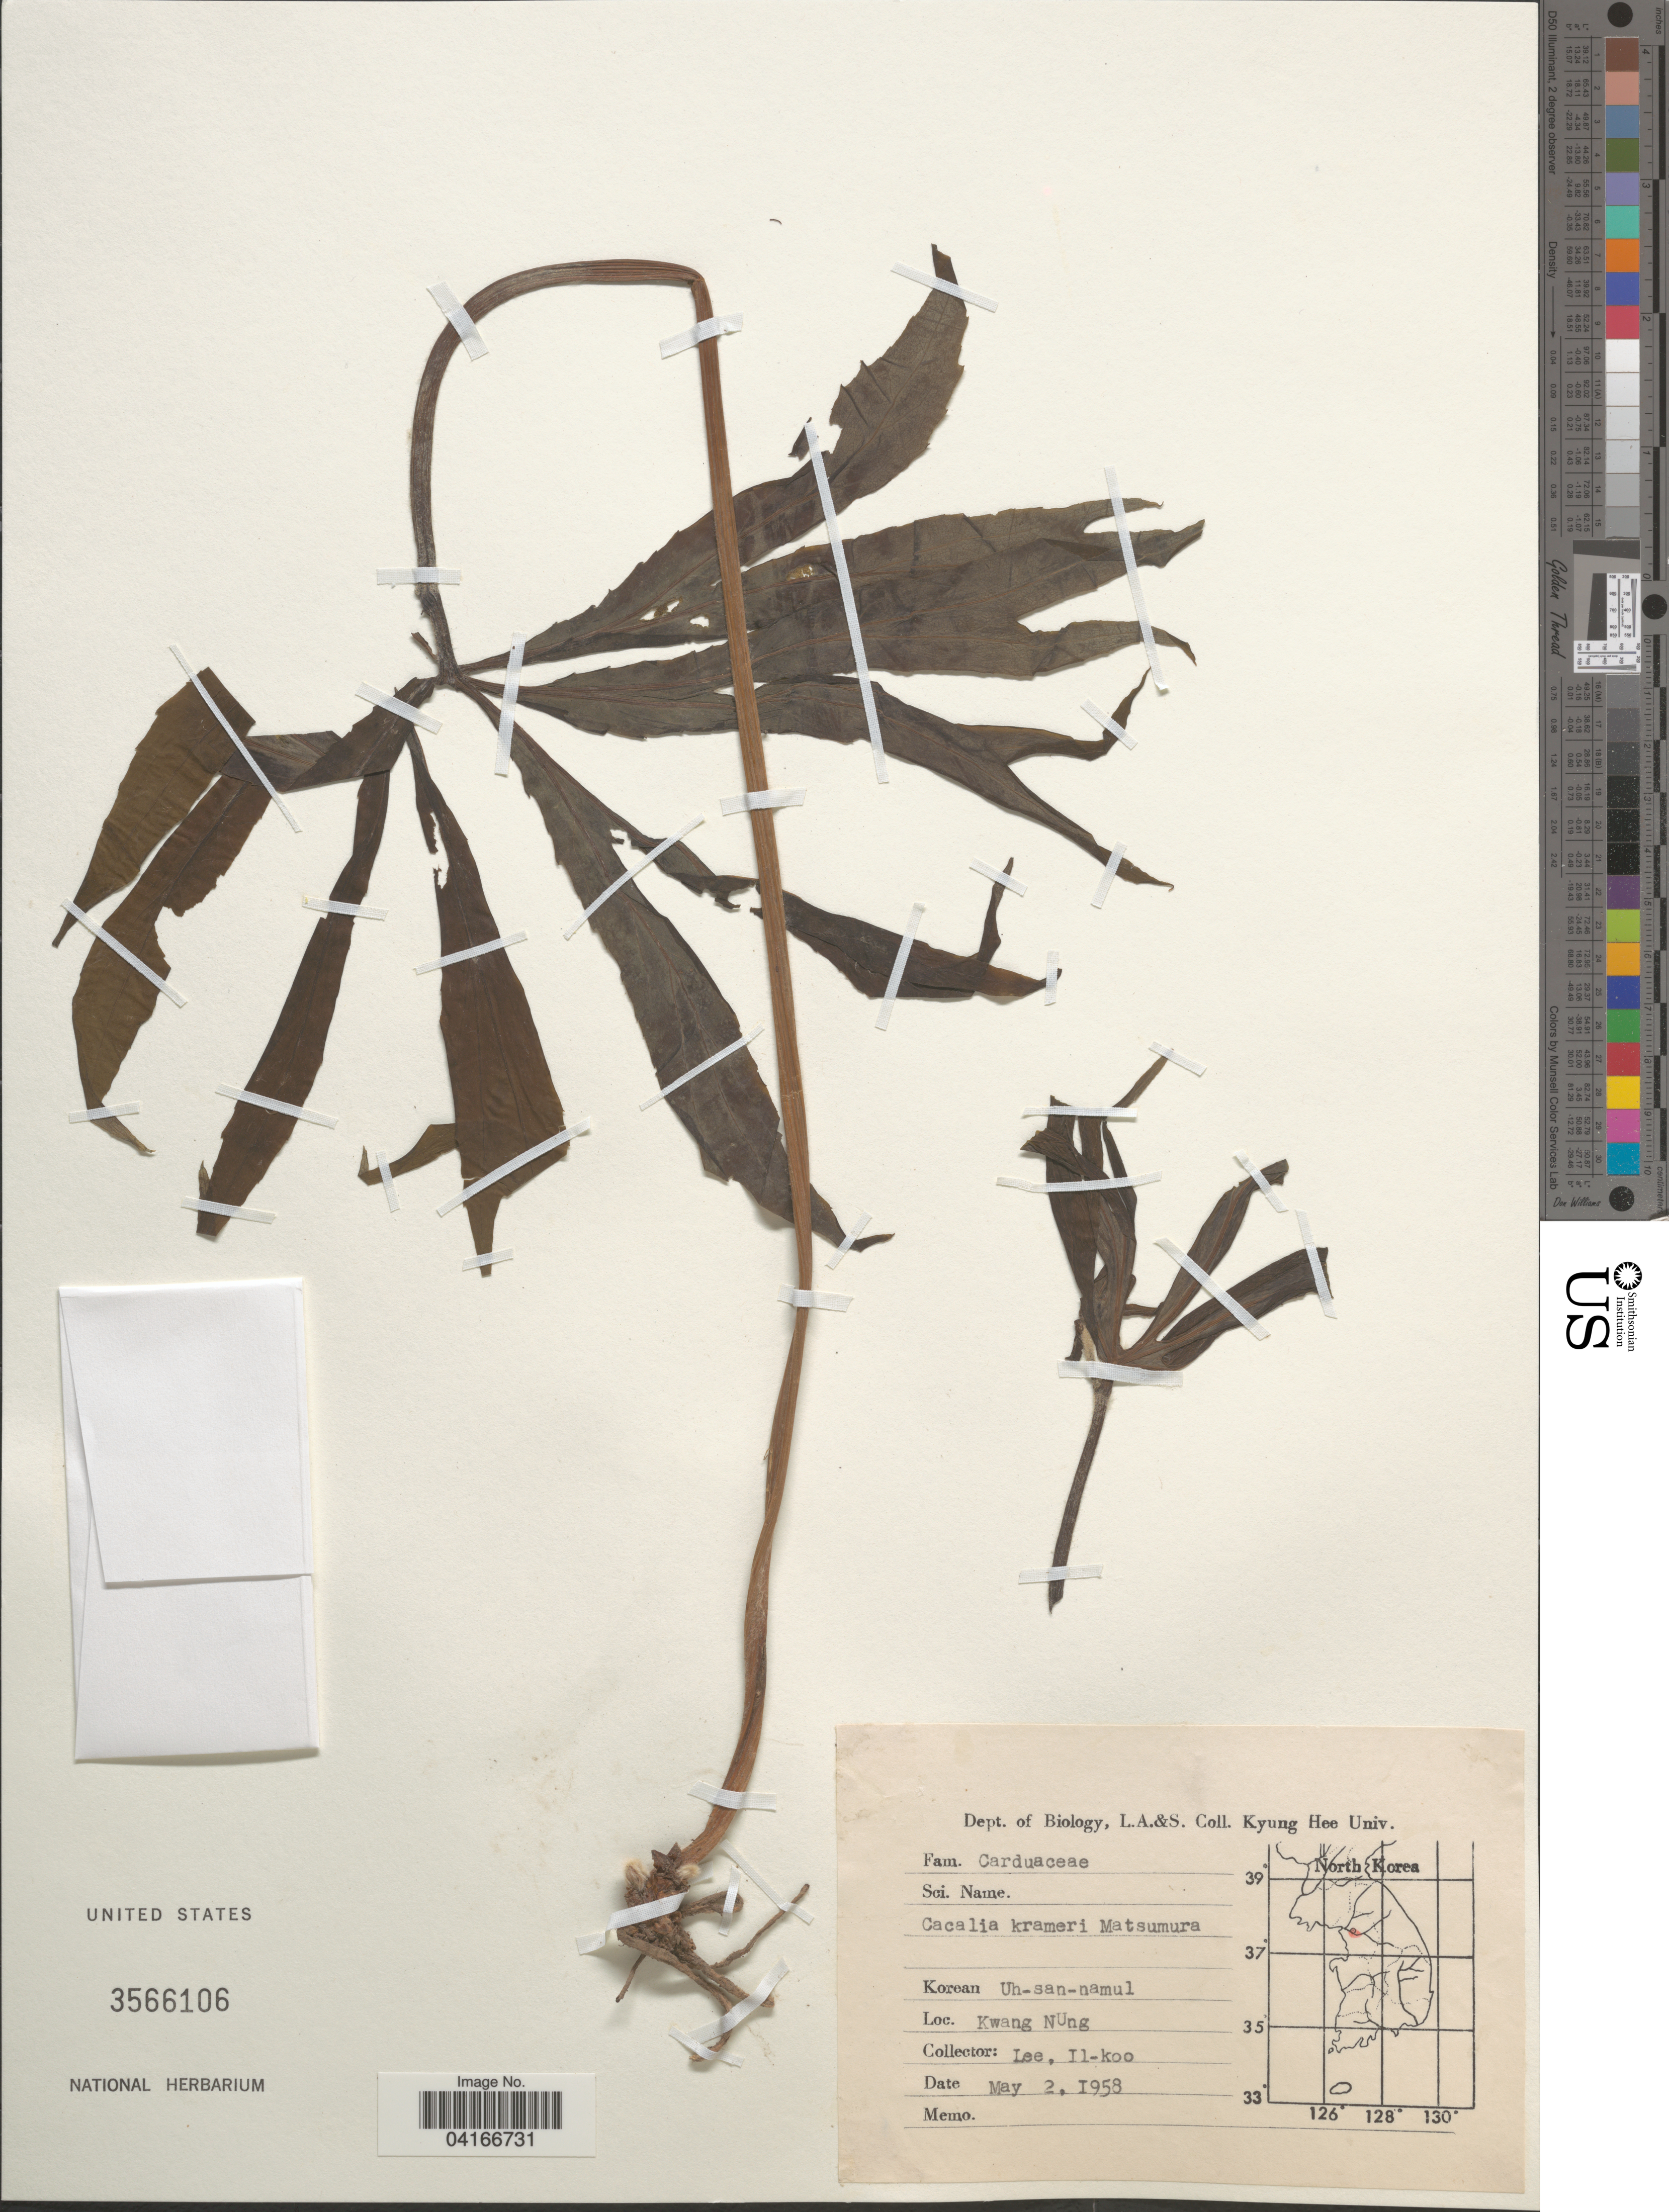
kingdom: Plantae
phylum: Tracheophyta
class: Magnoliopsida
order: Asterales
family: Asteraceae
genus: Cacalia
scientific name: Cacalia krameri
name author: (Franch. & Sav.) Matsum.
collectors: I. Lee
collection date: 1958-05-02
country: North Korea / South Korea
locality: Kwang Nung.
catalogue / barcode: US 3566106